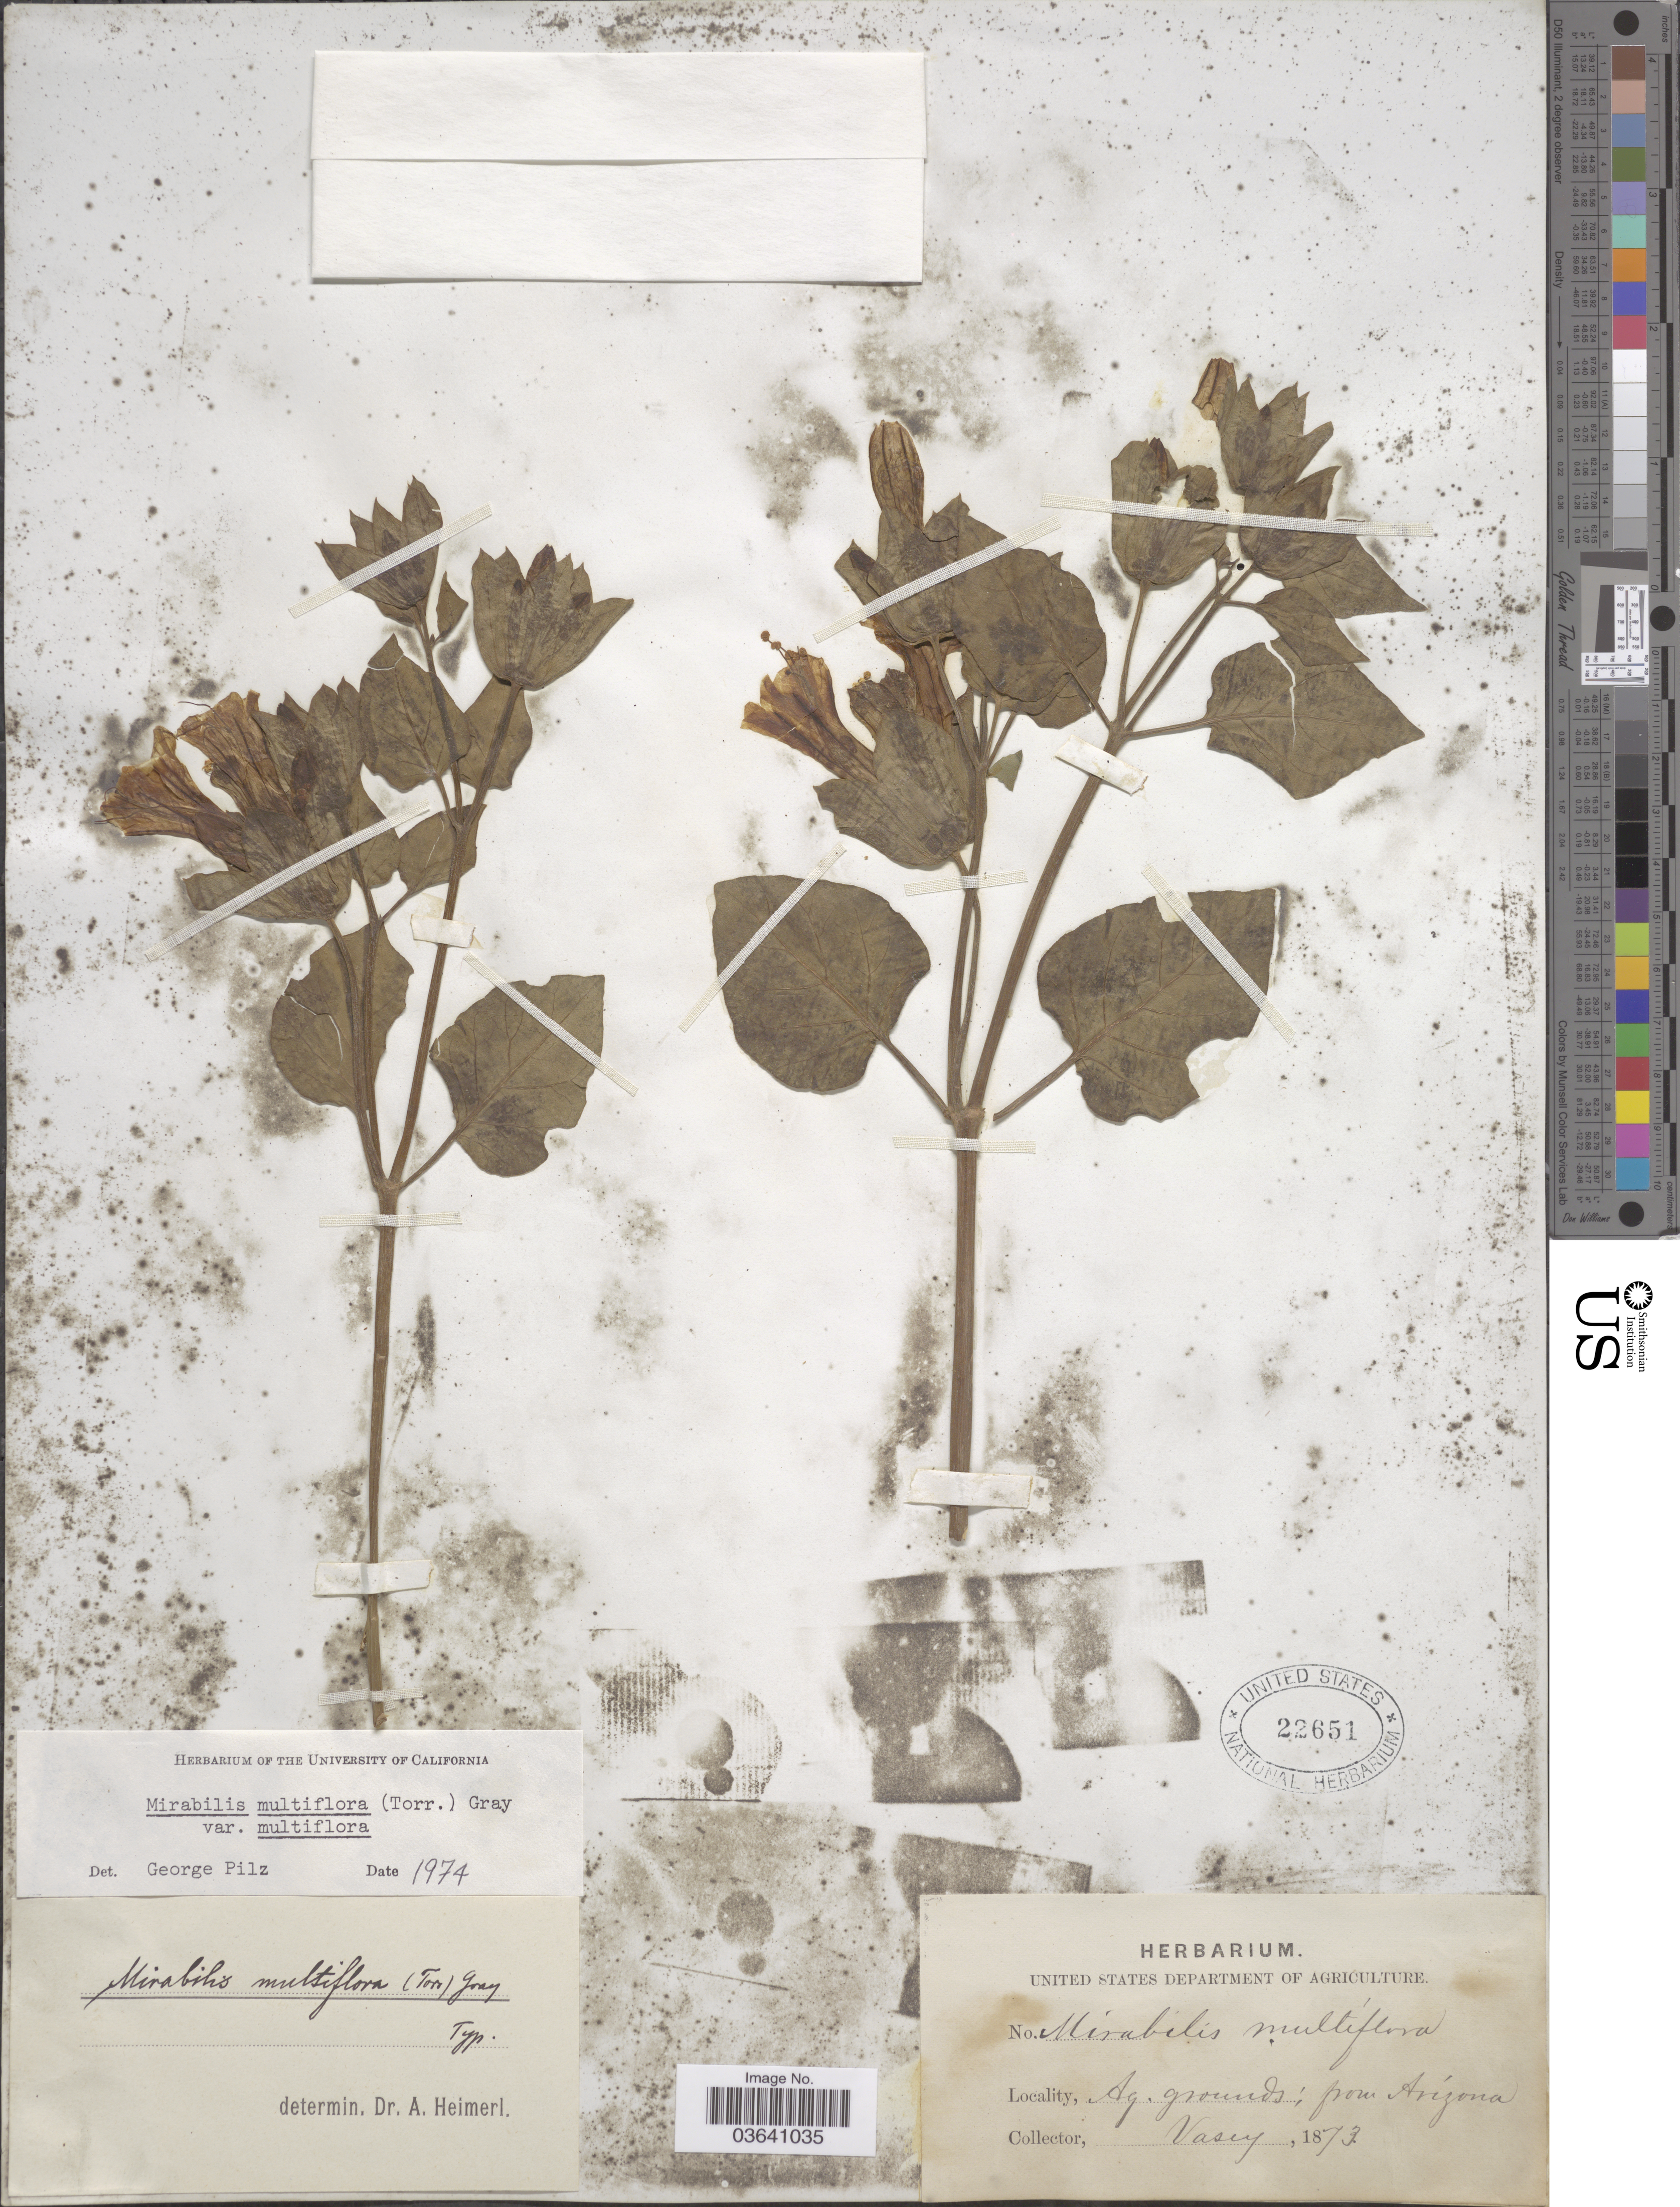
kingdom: Plantae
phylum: Tracheophyta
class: Magnoliopsida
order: Caryophyllales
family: Nyctaginaceae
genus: Mirabilis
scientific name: Mirabilis multiflora var. multiflora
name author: (Torr.) A. Gray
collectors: Vasey, --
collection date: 1873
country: United States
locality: Ag. grounds.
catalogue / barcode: US 22651